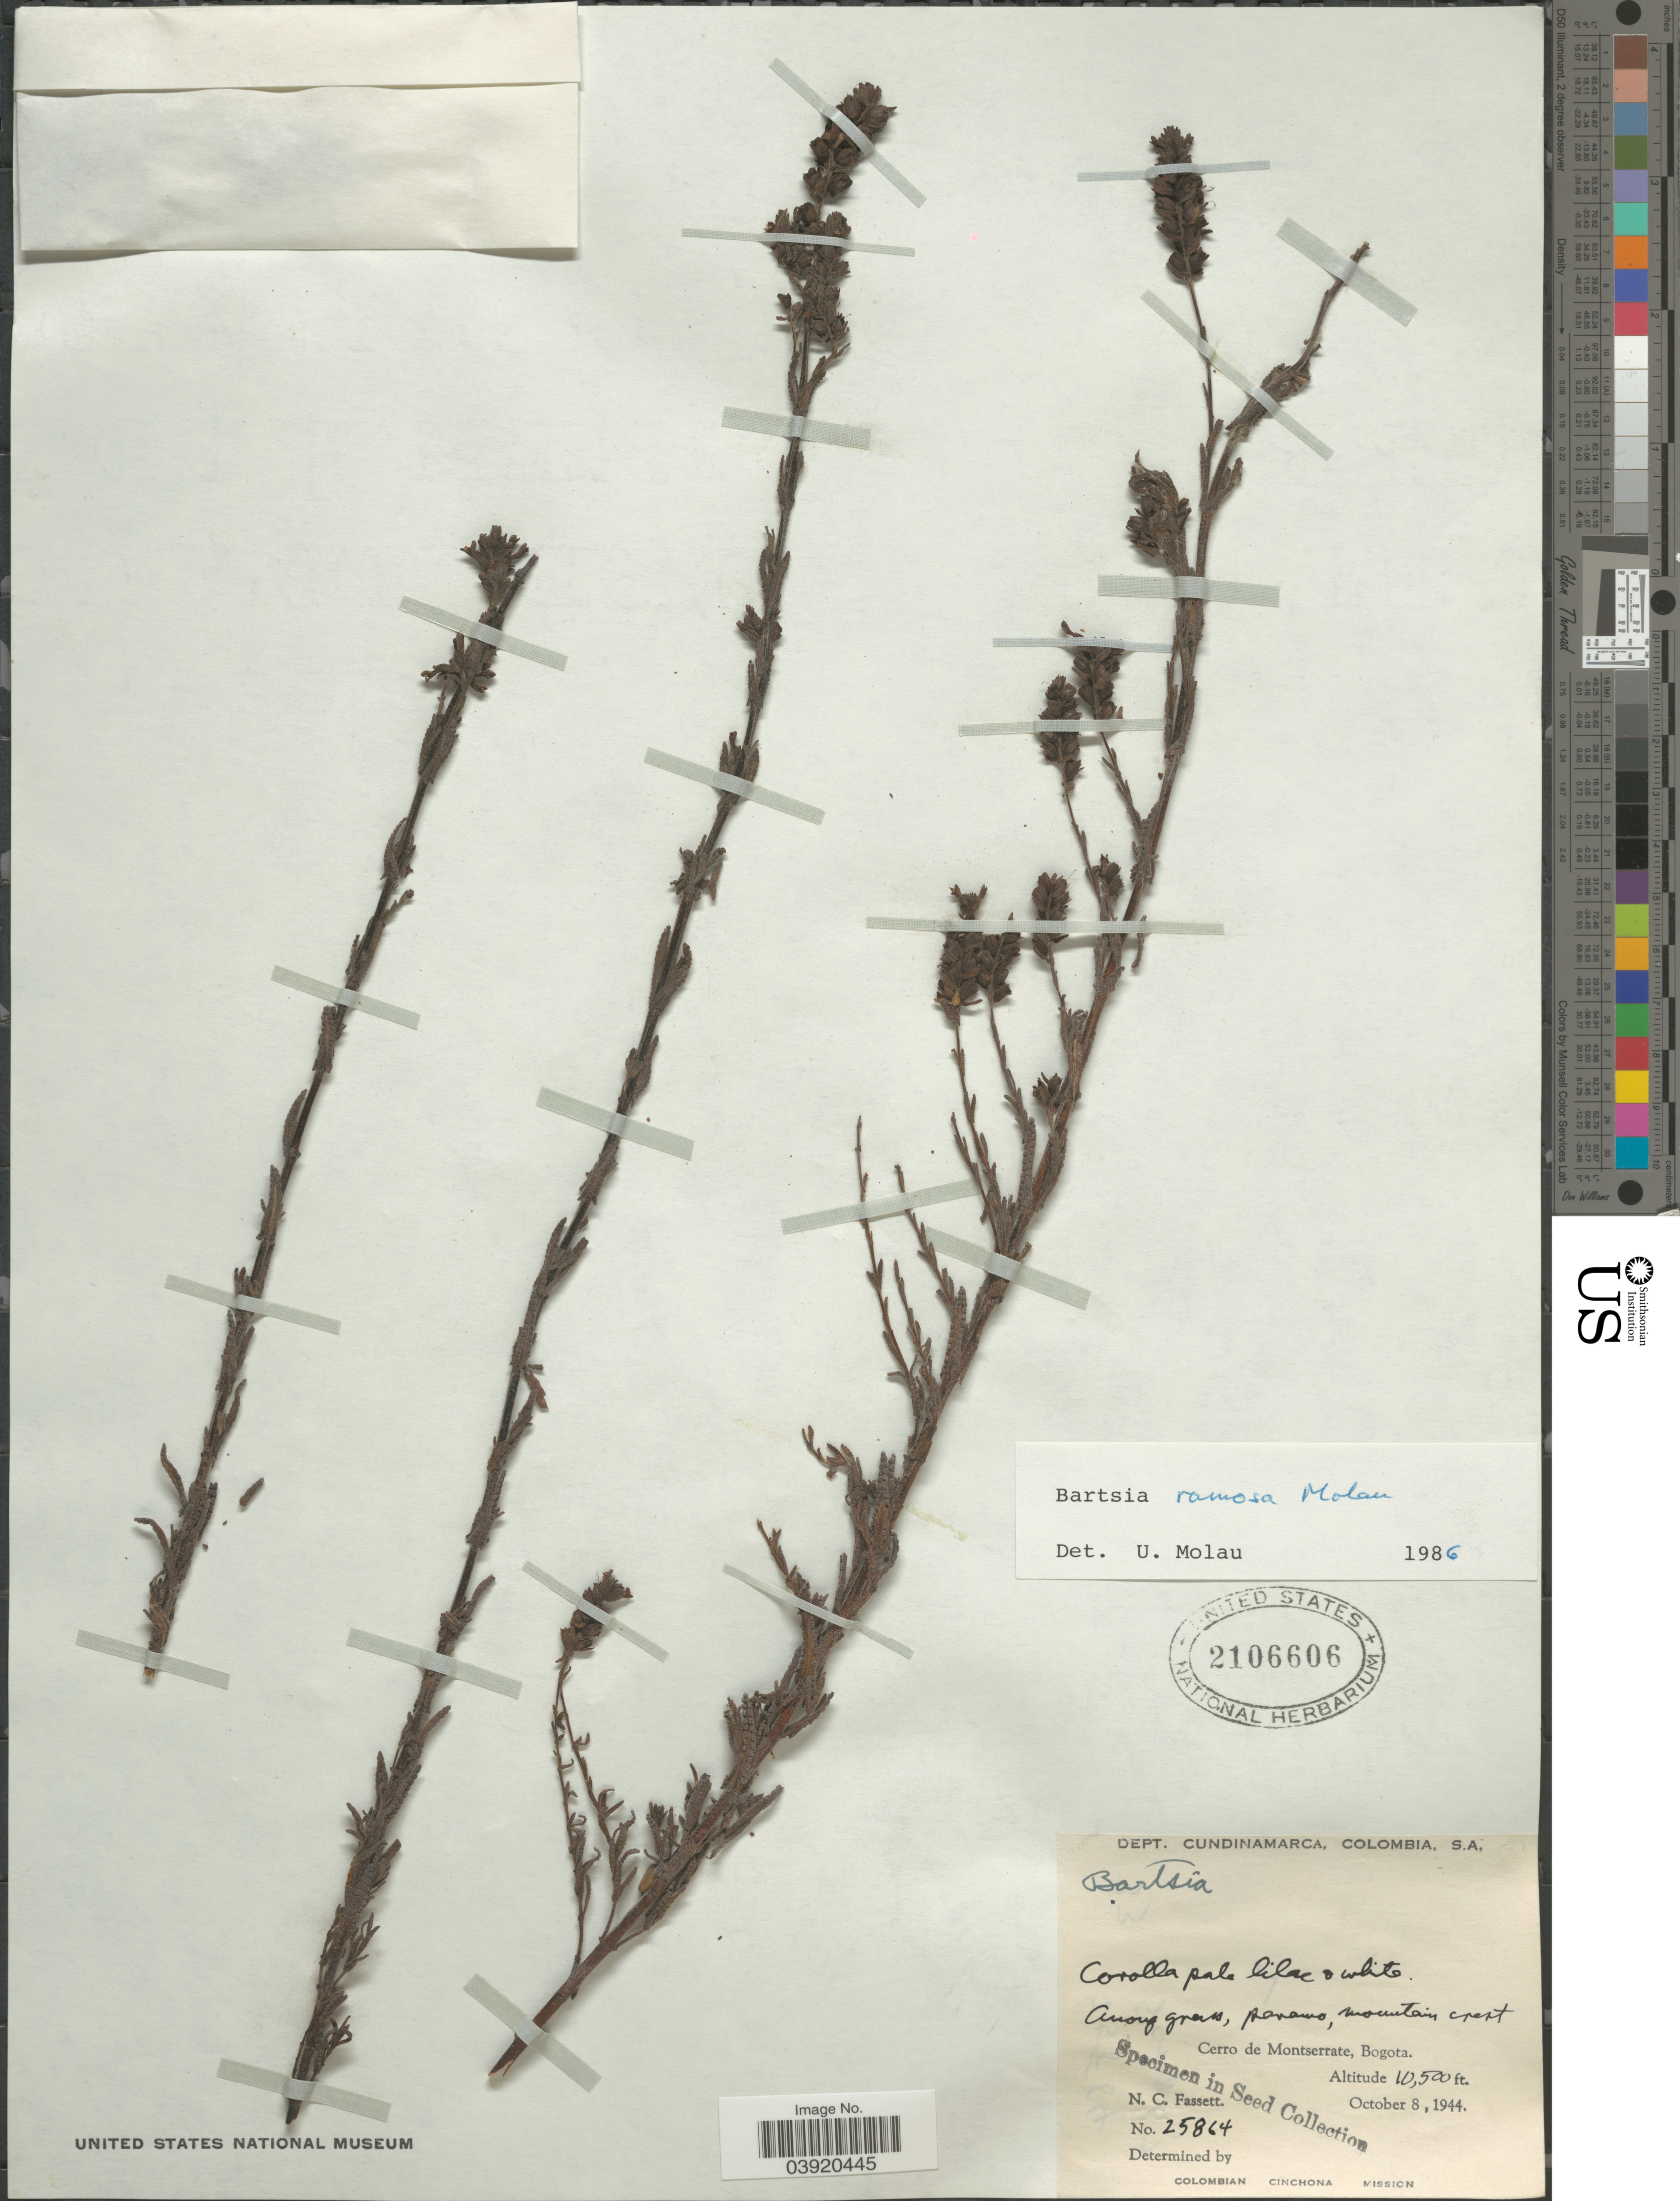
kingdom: Plantae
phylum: Tracheophyta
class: Magnoliopsida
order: Lamiales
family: Orobanchaceae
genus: Bartsia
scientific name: Bartsia ramosa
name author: Molau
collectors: N. C. Fassett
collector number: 25864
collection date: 1944-10-08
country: Colombia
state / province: Cundinamarca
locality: Dept. Cundinamarca. Cerro de Montserrate, Bogota.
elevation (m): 3200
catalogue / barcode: US 2106606